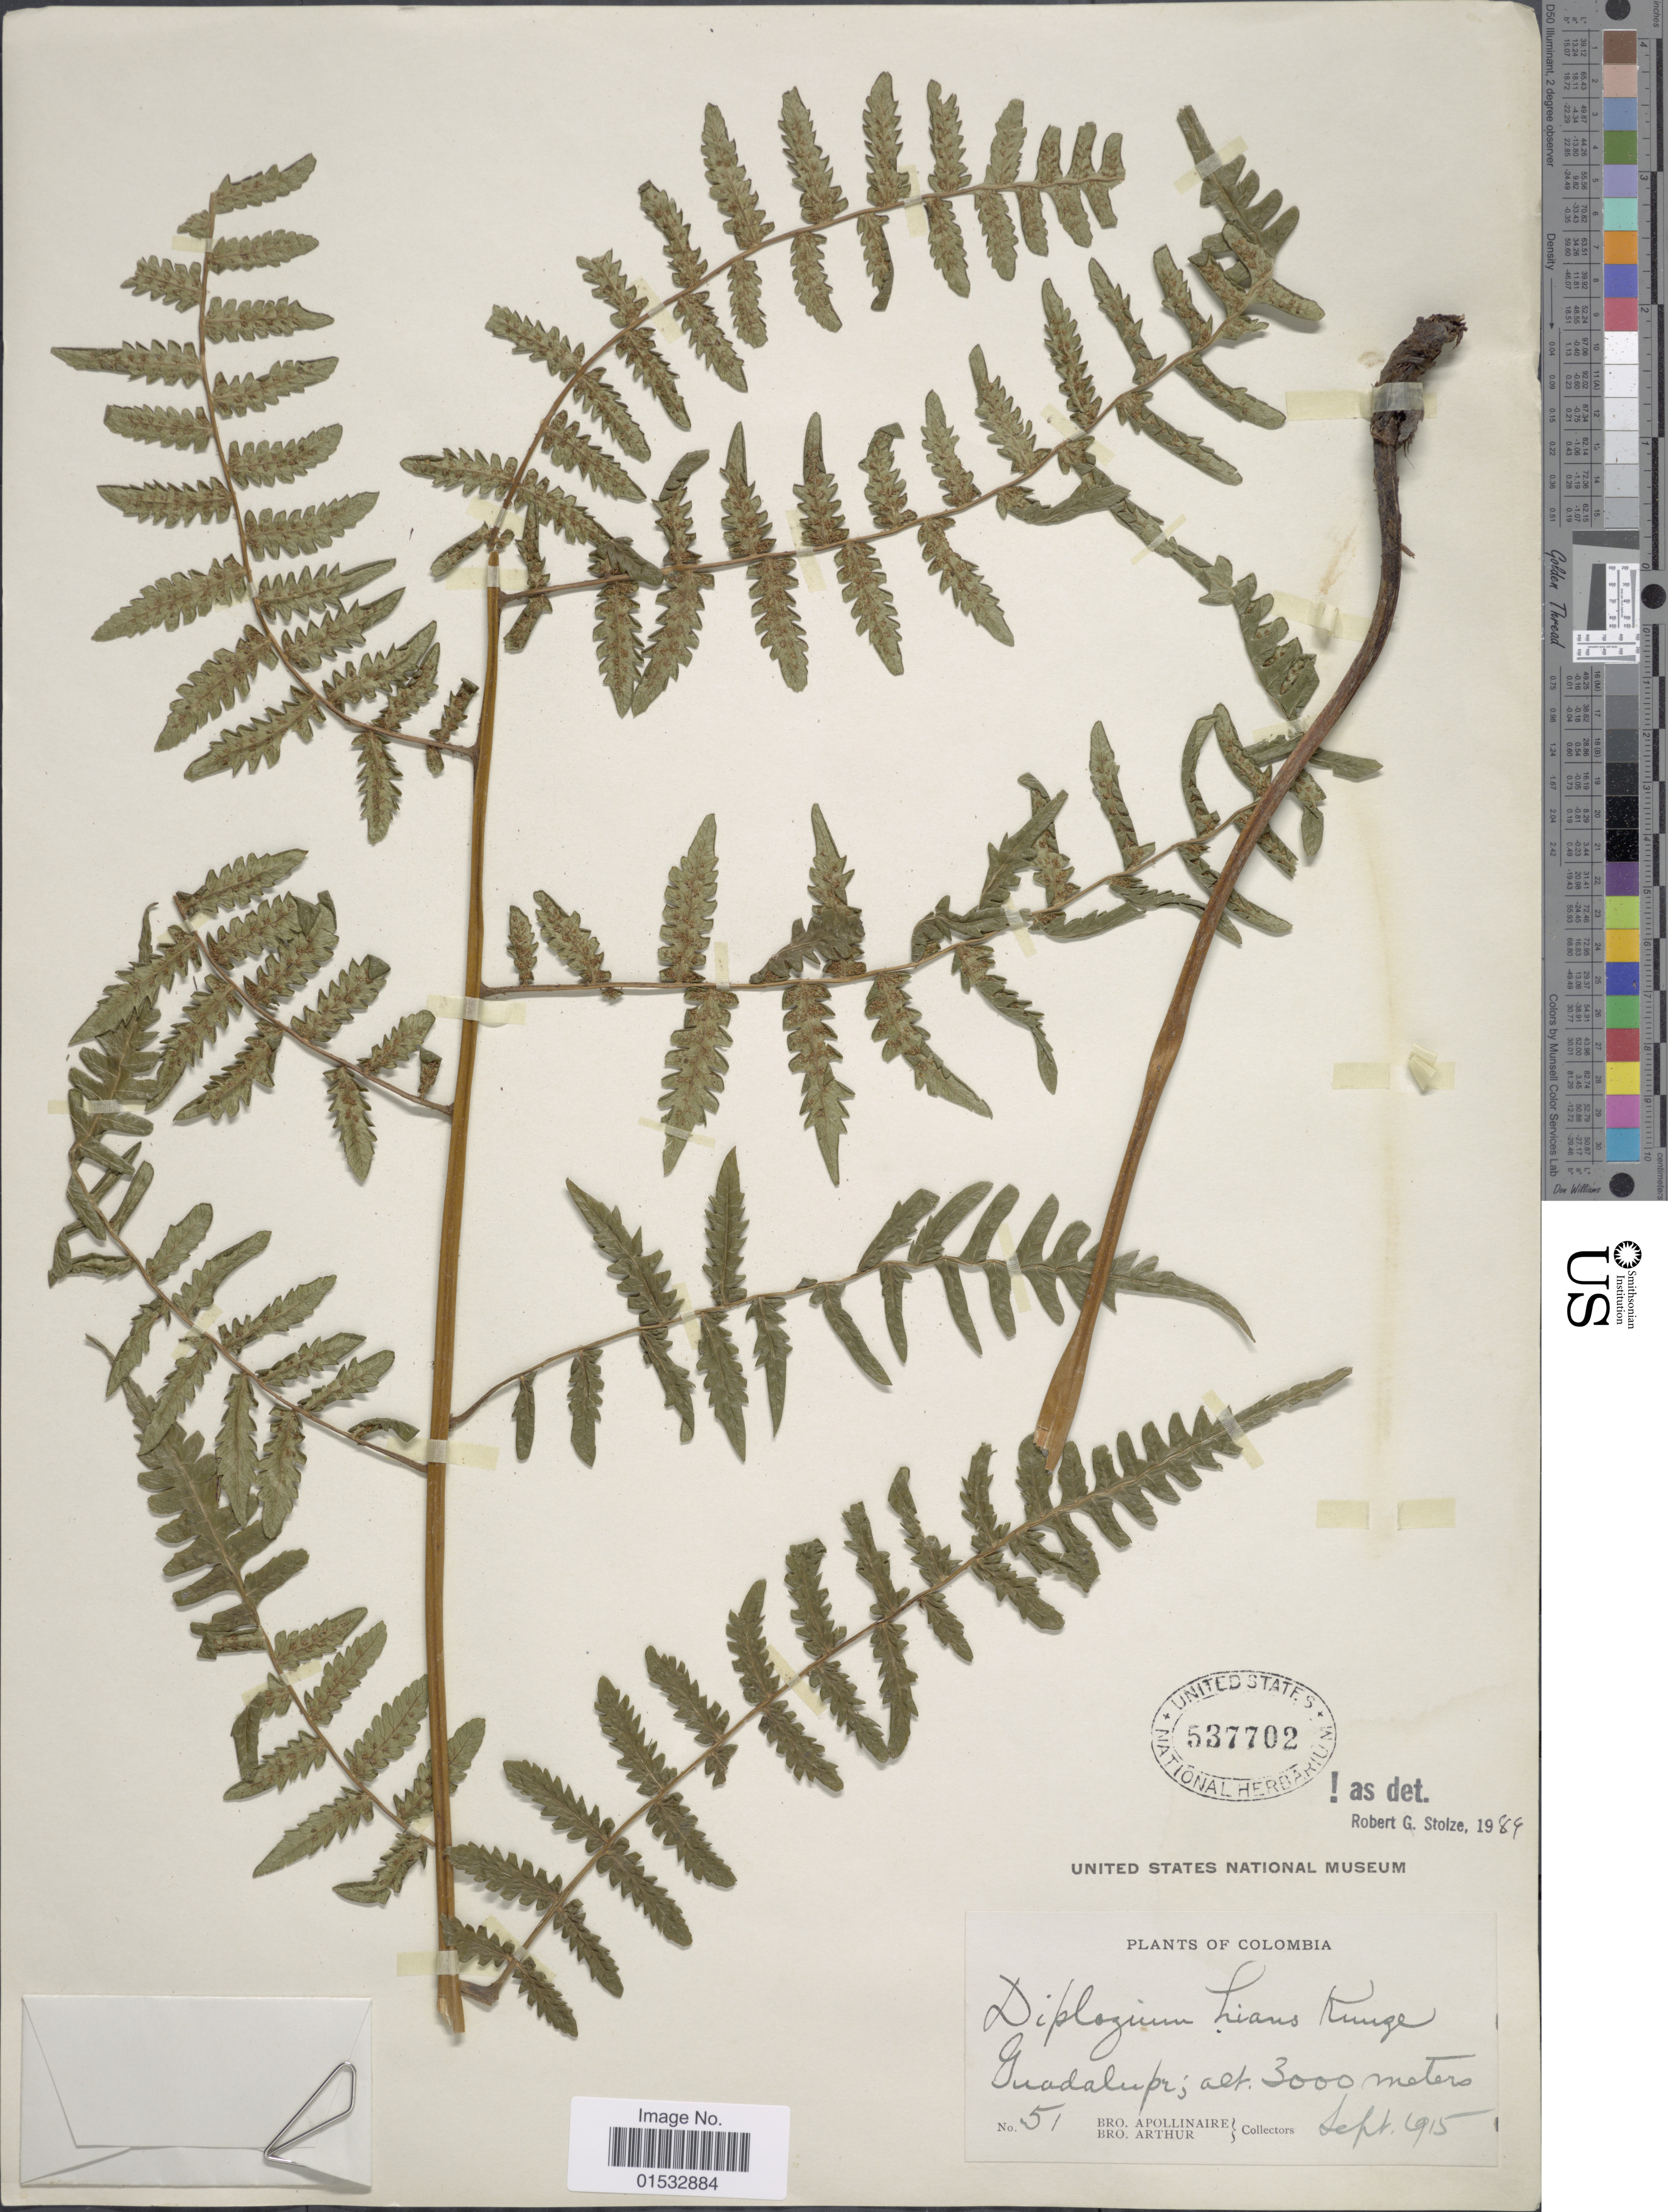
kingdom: Plantae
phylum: Tracheophyta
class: Polypodiopsida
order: Polypodiales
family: Athyriaceae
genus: Diplazium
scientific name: Diplazium hians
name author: Kunze ex Klotzsch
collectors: Bro. Apollinaire & Bro. Arthur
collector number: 51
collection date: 1915-09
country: Colombia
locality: Guadalupe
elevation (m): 3000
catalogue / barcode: US 537702